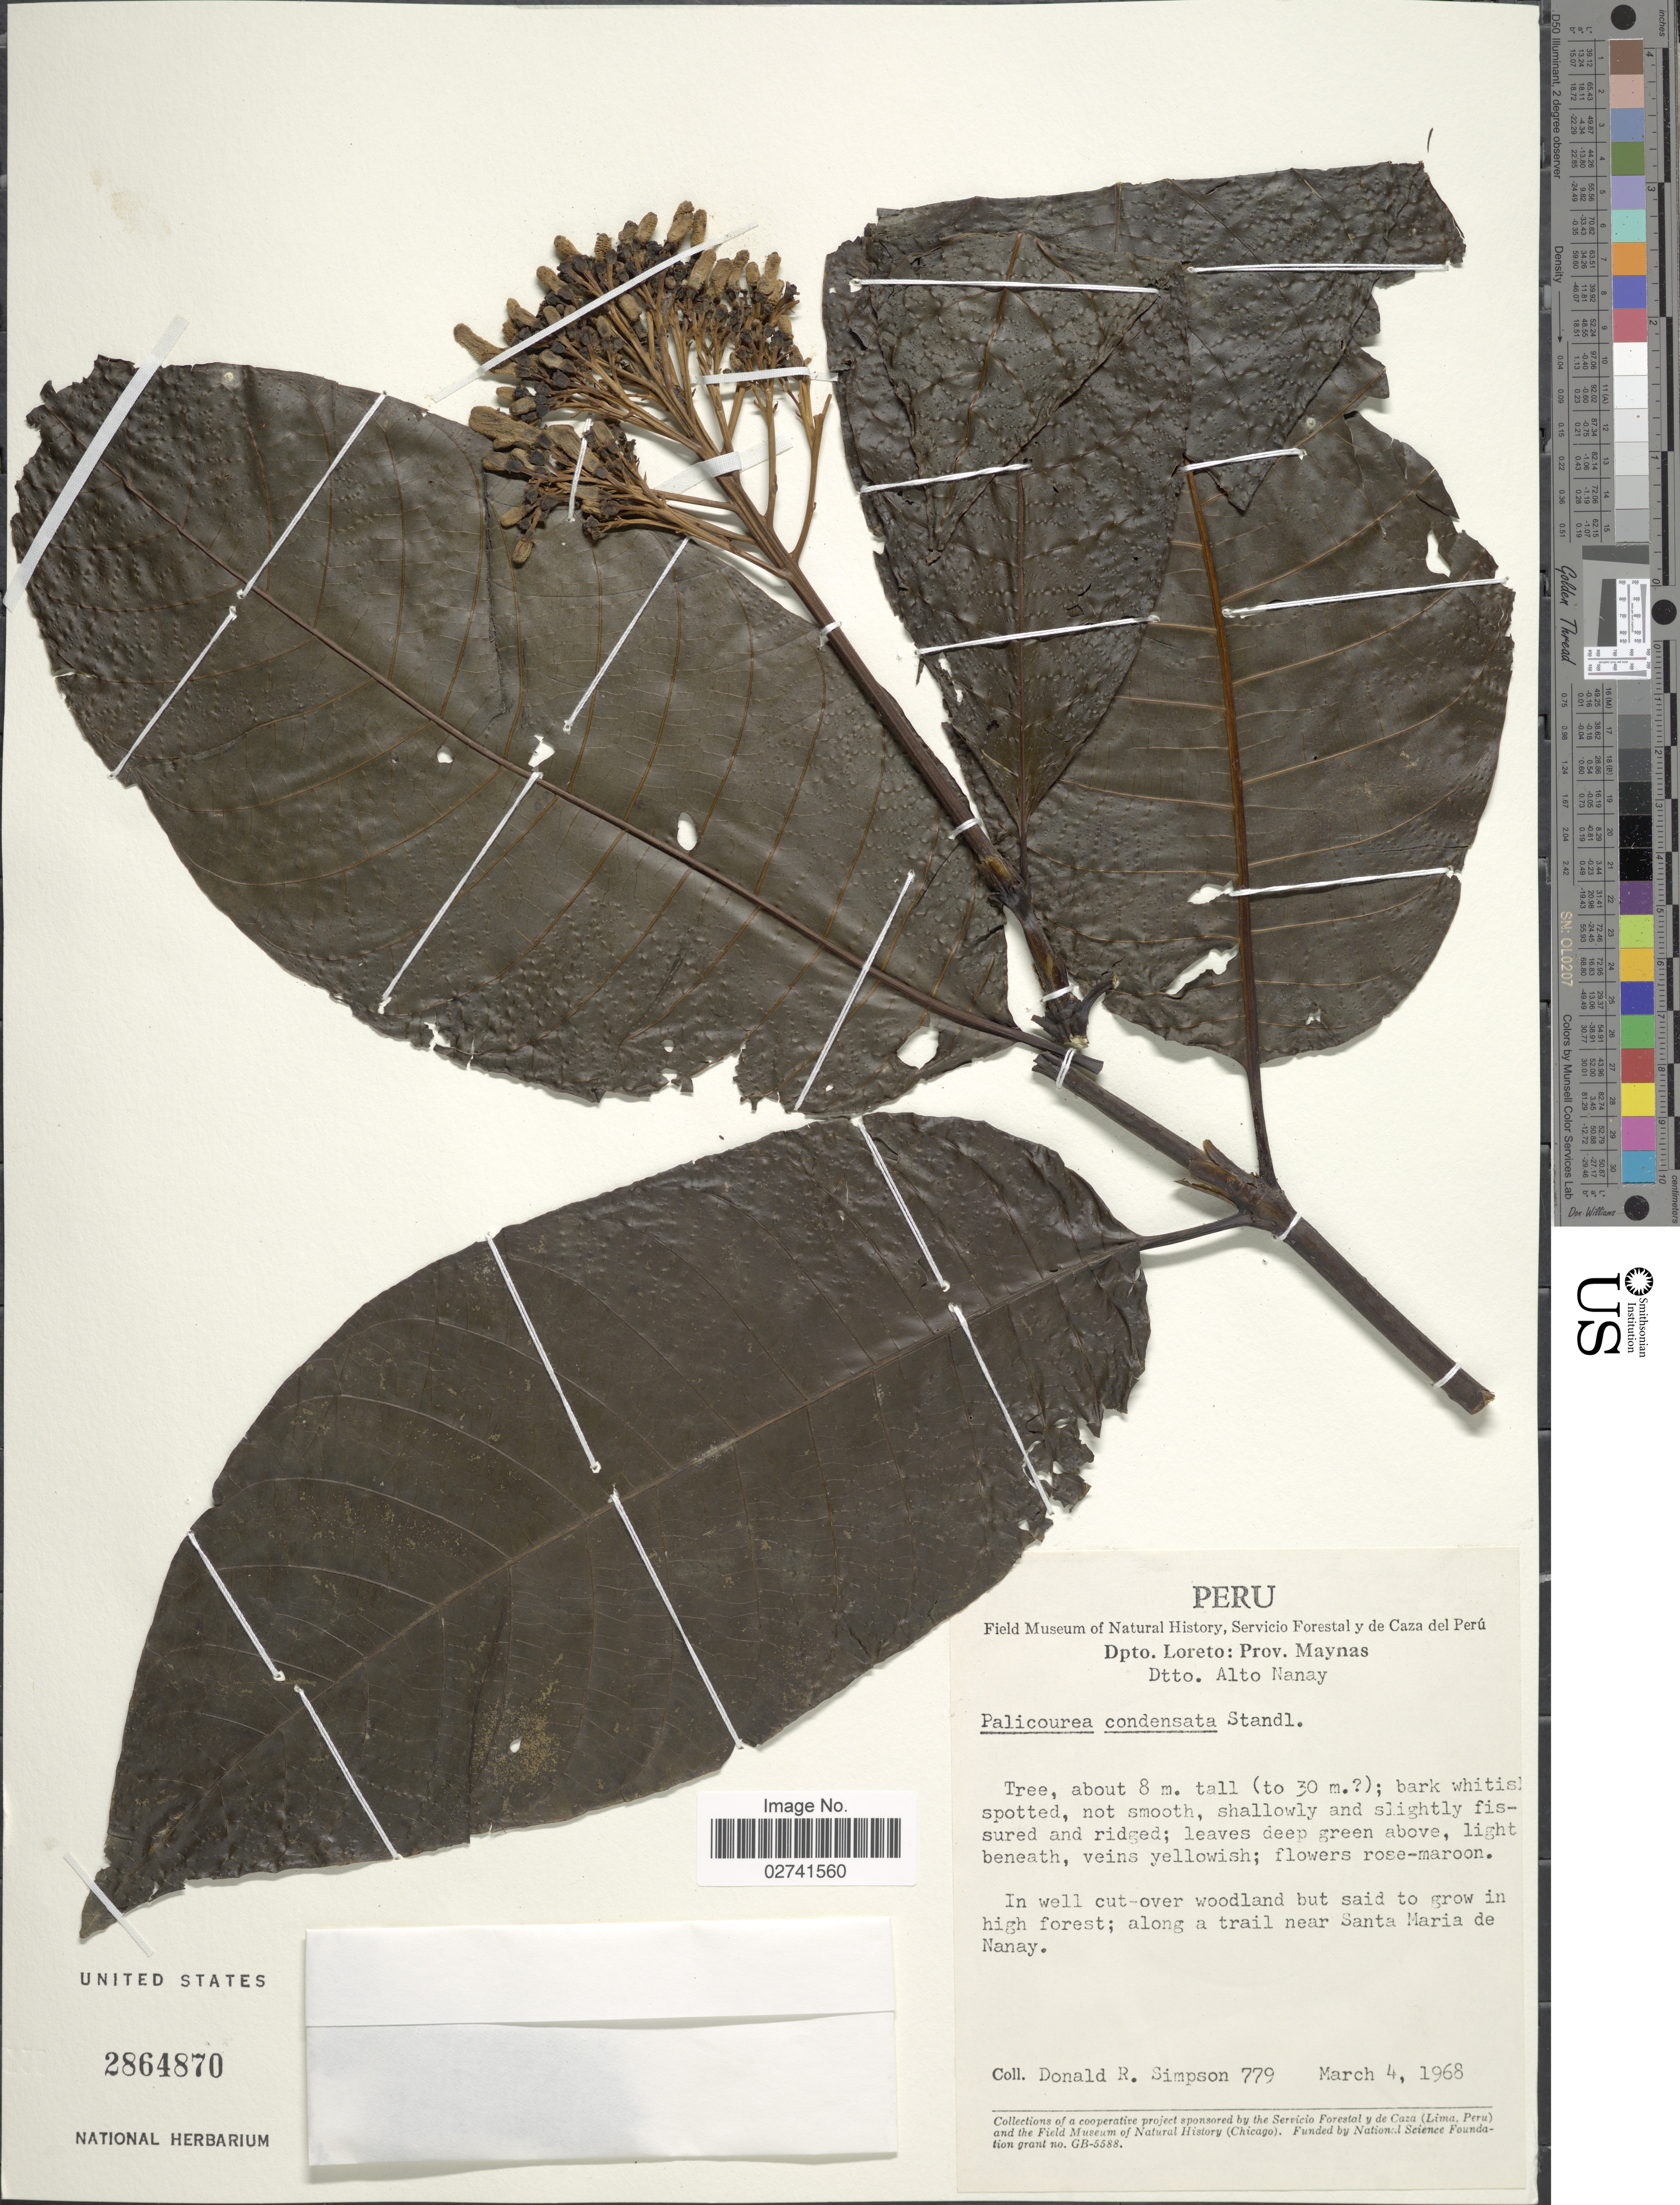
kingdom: Plantae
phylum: Tracheophyta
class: Magnoliopsida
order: Gentianales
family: Rubiaceae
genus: Palicourea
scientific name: Palicourea lasiantha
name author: Krause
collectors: D. R. Simpson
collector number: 779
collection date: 1968-03-04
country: Peru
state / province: Loreto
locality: Dpto. Loreto: Prov. Maynas, Dtto Alto Nanay, In well cut-over woodland but said to grow in high forest; along a trail near Santa Maria de Nanay.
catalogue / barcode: US 2864870